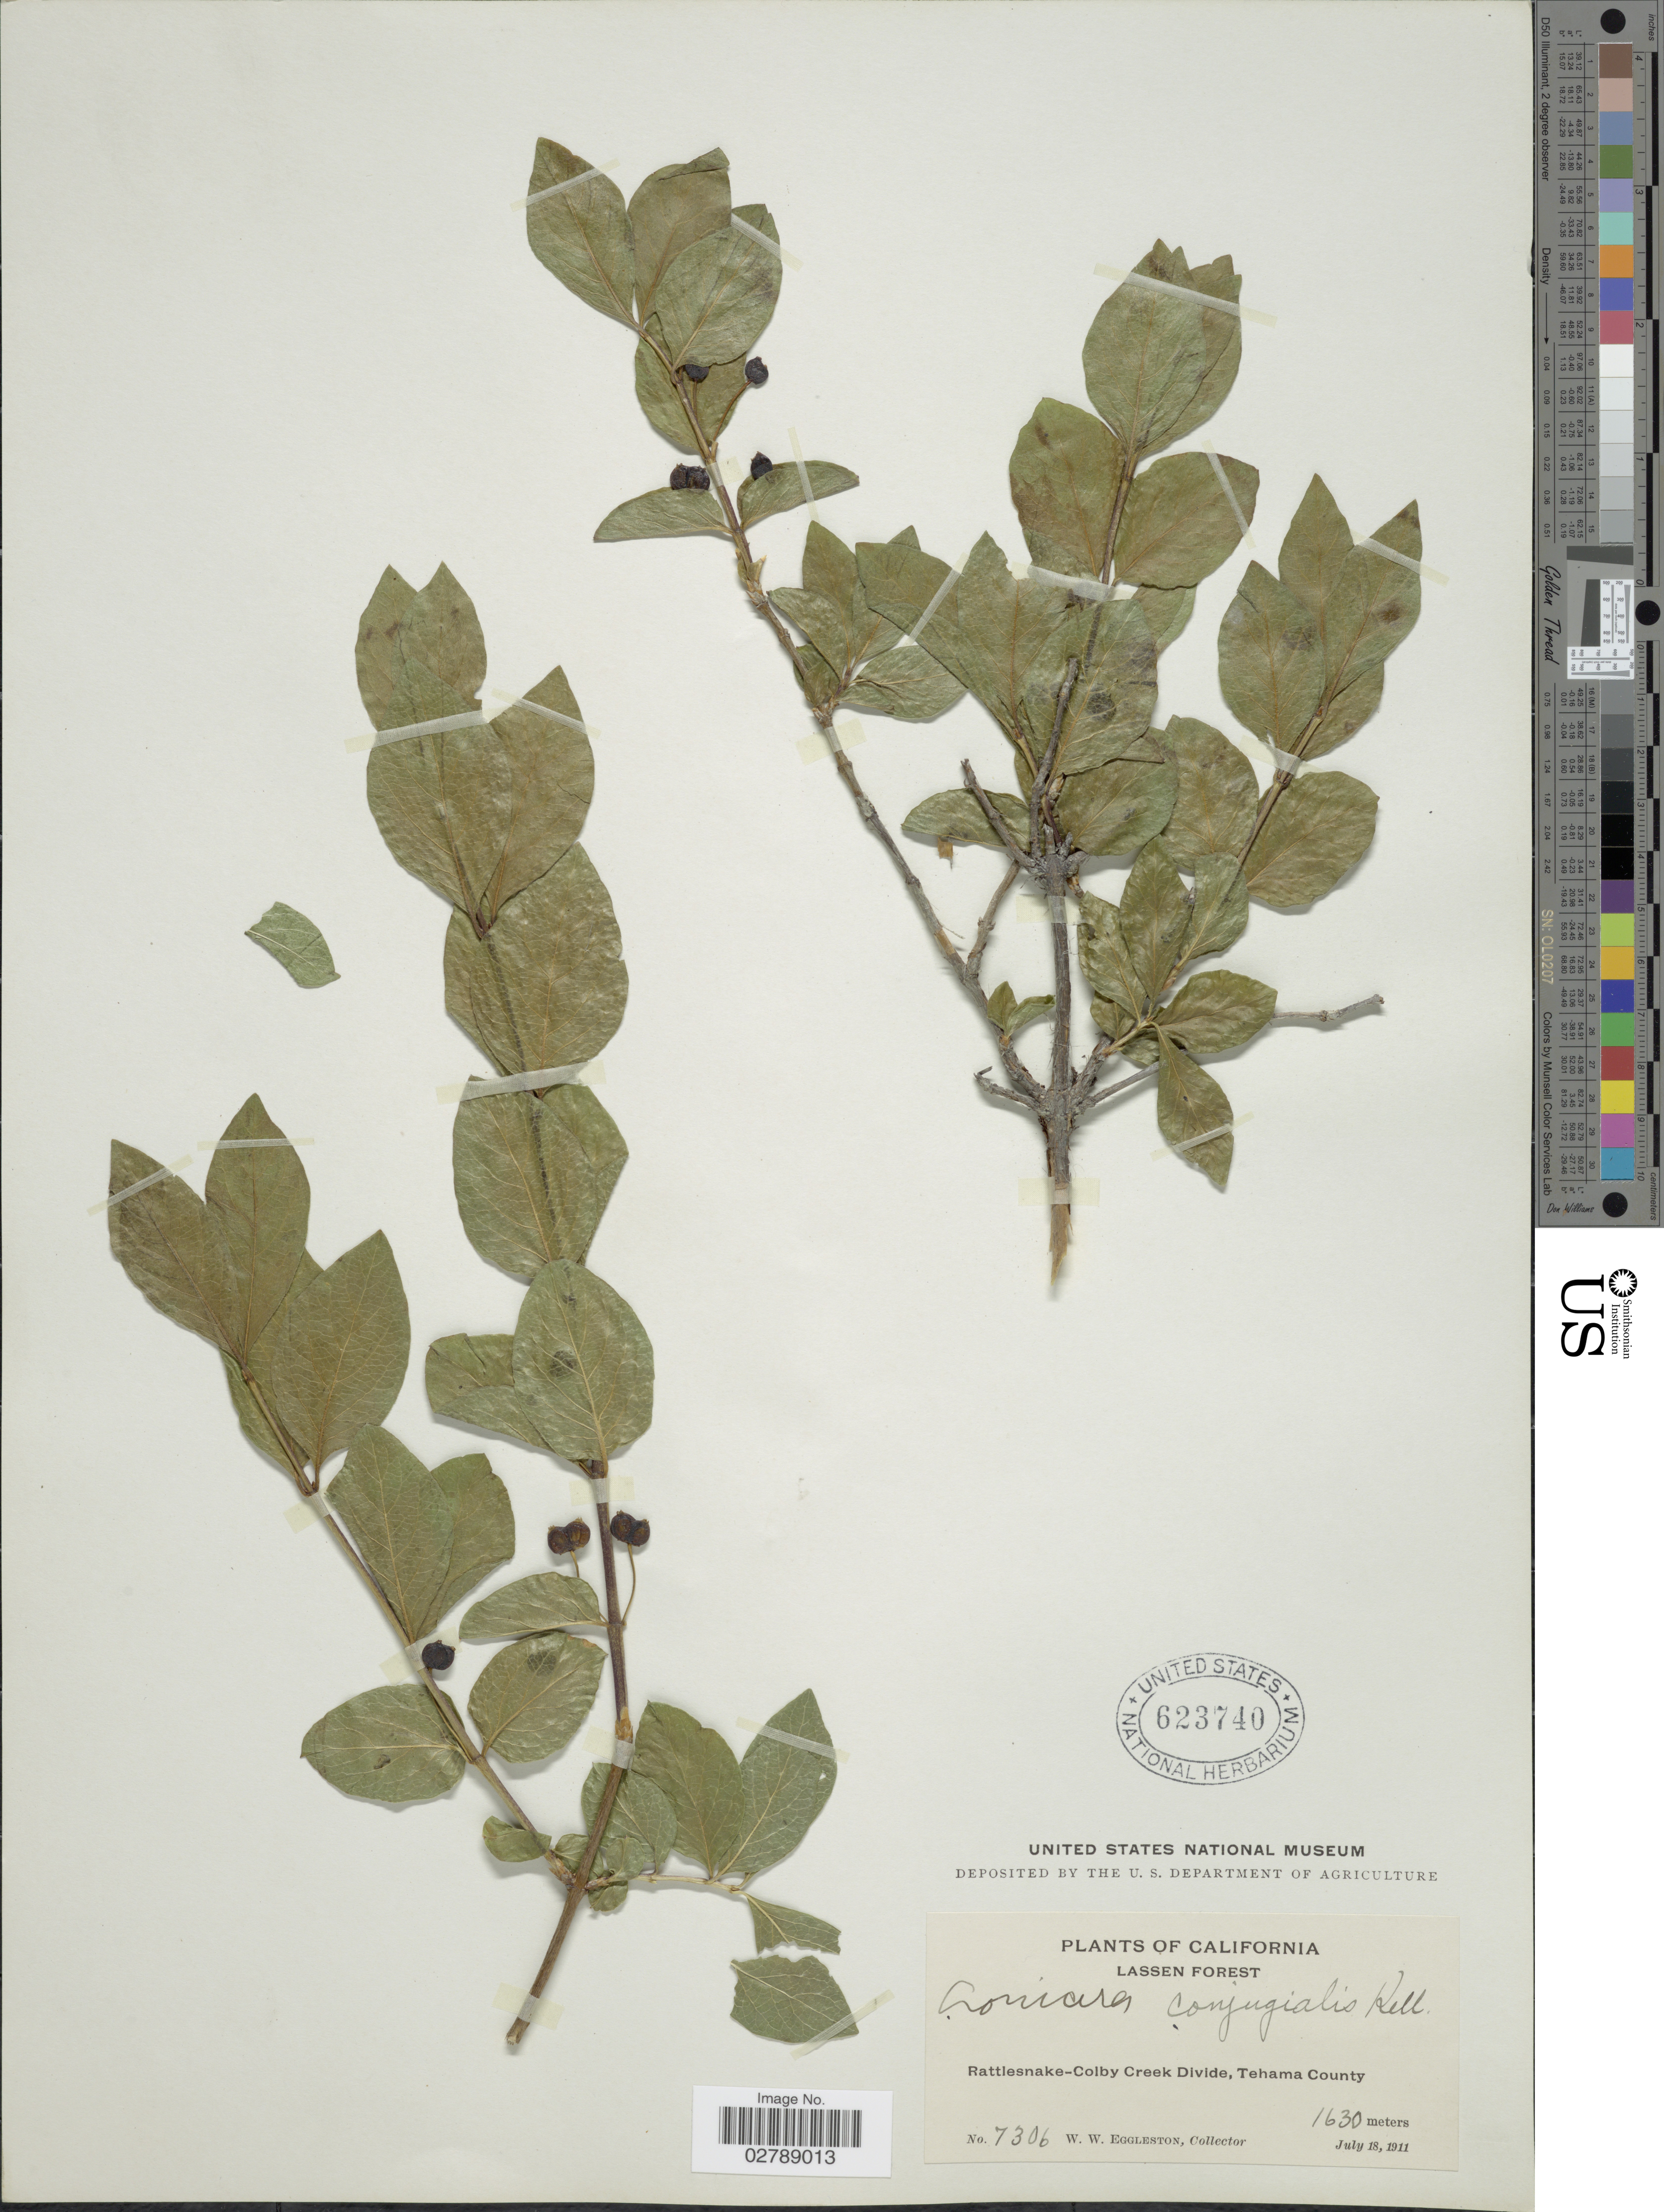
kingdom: Plantae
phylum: Tracheophyta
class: Magnoliopsida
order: Dipsacales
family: Caprifoliaceae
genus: Lonicera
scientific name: Lonicera conjugialis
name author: Kellogg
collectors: W. W. Eggleston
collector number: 7306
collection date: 1911-07-18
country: United States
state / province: California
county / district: Tehama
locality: Lassen Forest. Rattlesnake-Colby Creek Divide, Tehama County.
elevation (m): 1630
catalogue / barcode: US 623740